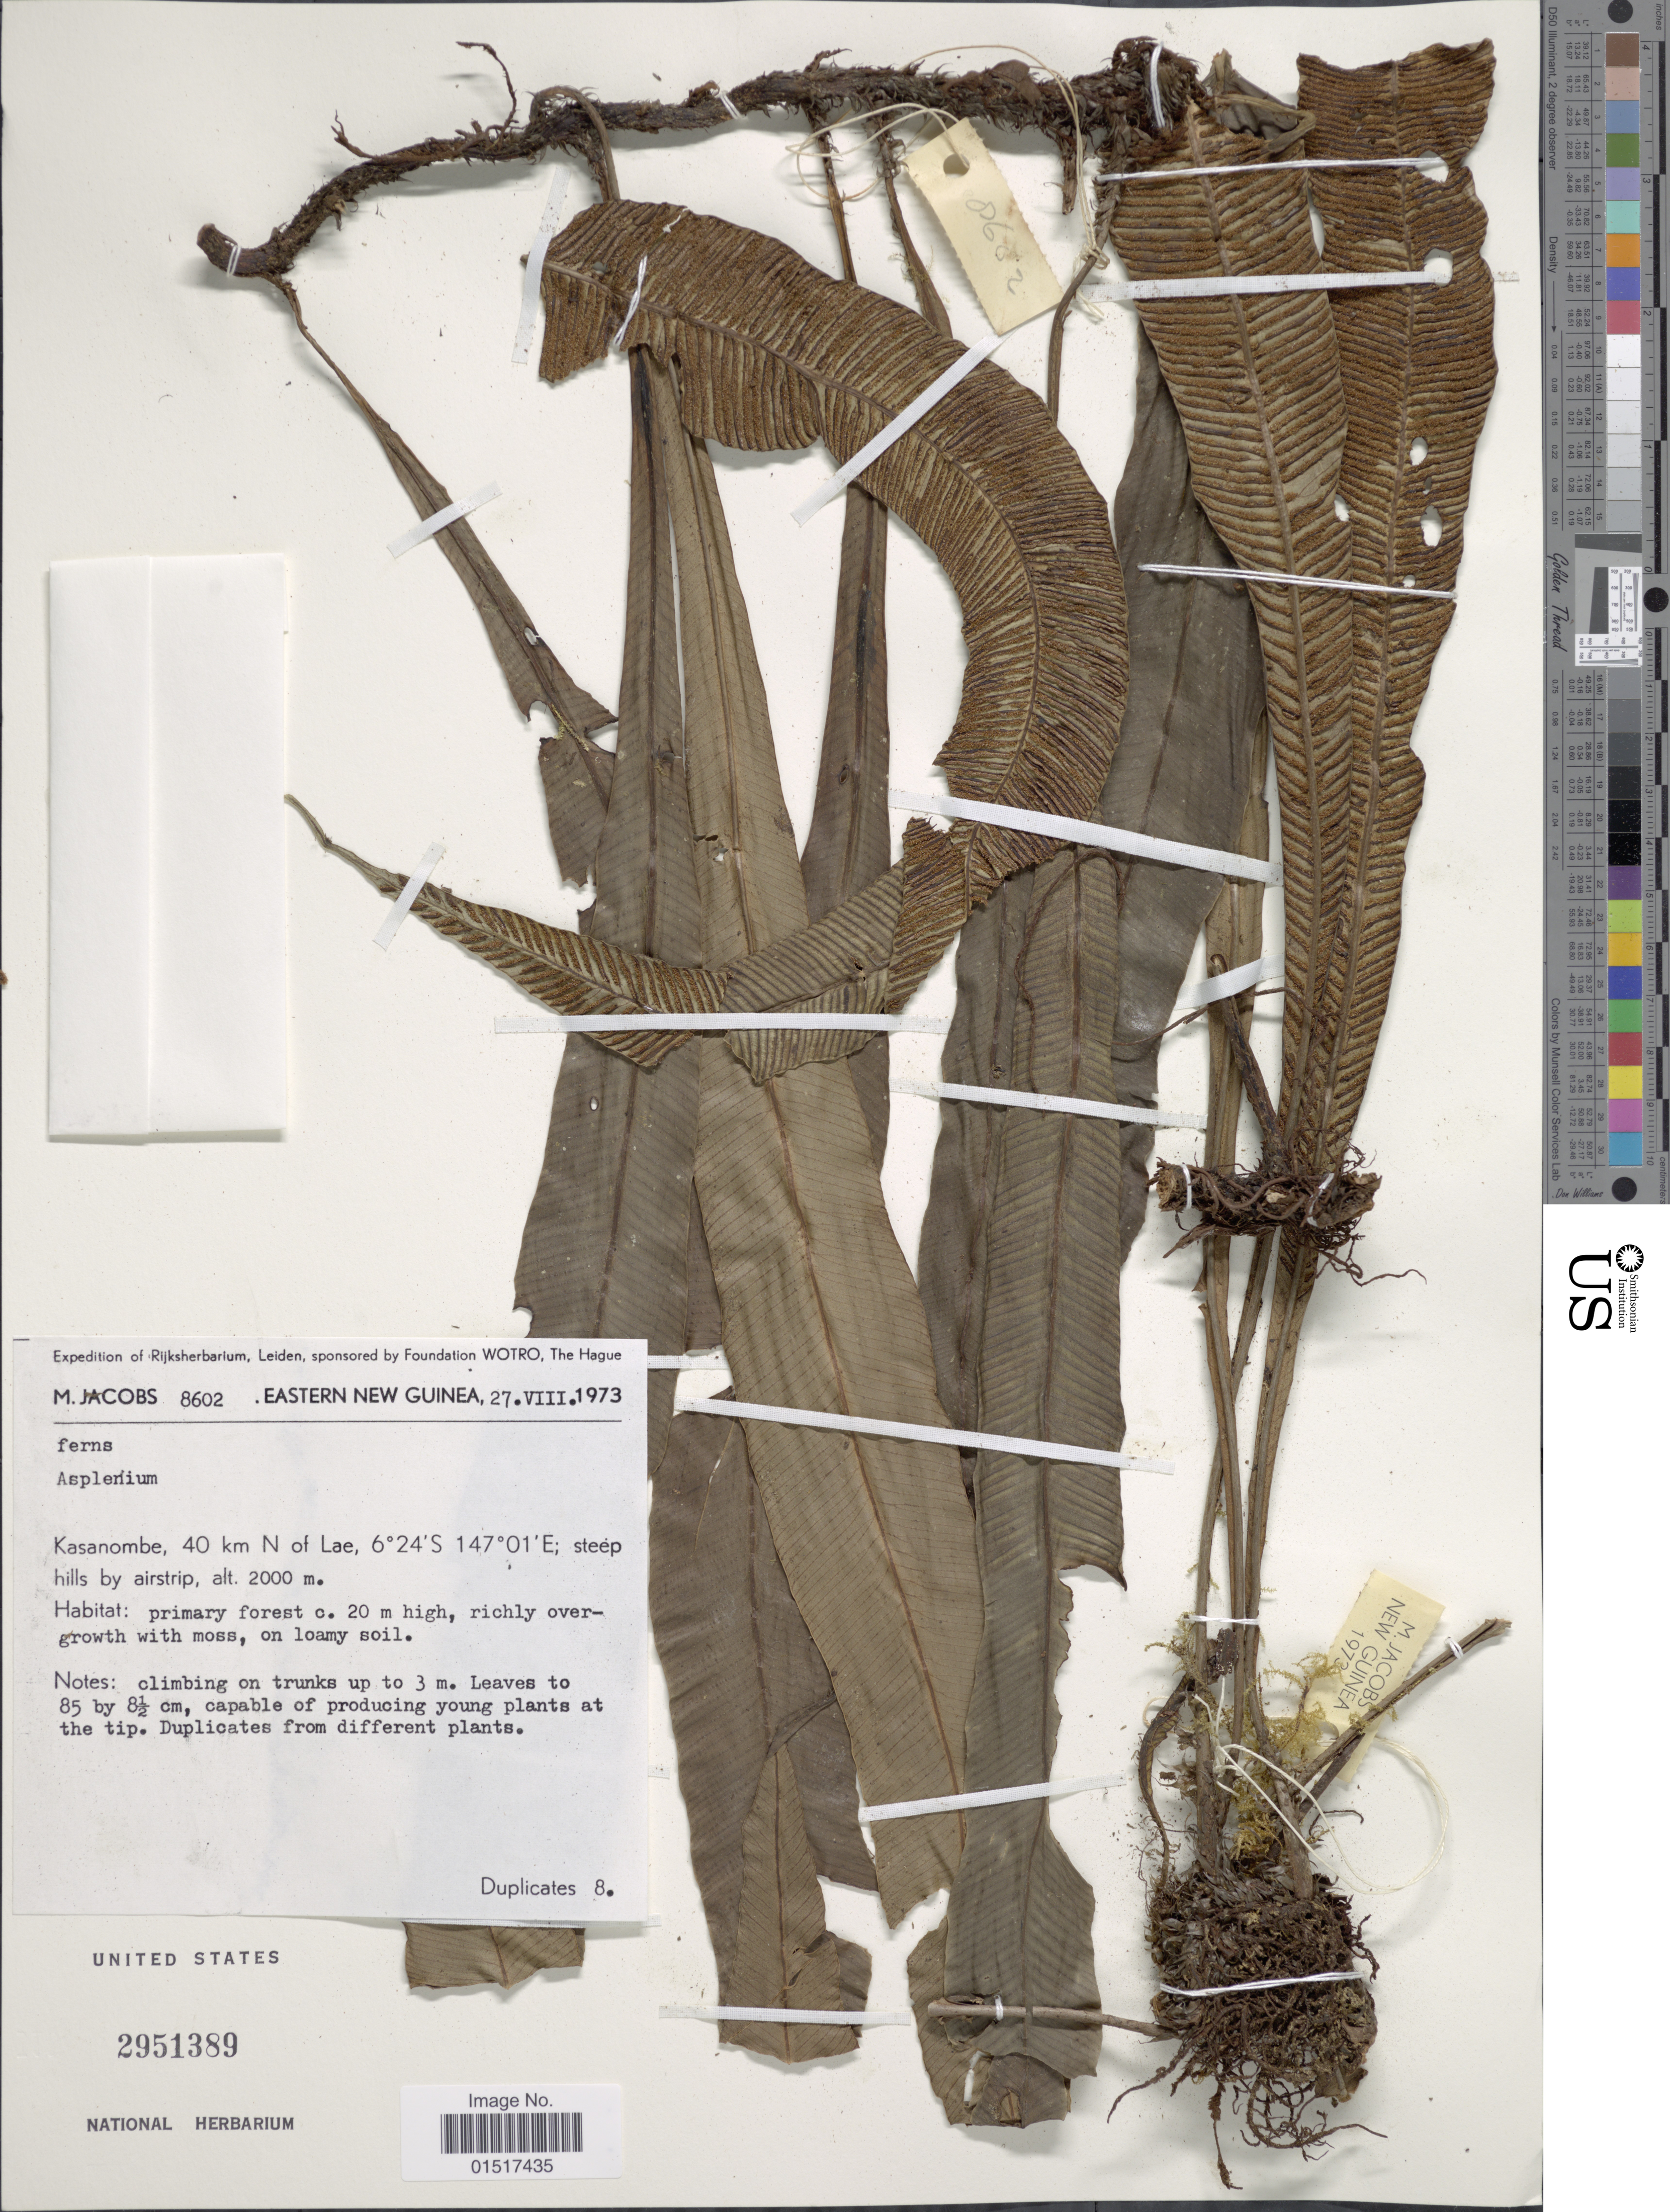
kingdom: Plantae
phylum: Tracheophyta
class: Polypodiopsida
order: Polypodiales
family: Aspleniaceae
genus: Asplenium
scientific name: Asplenium sp.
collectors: M. Jacobs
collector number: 8602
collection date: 1973-08-27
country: Papua New Guinea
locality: Eastern New Guinea. Kasanombe, 40 km N of Lae. steep hills by airstrip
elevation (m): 2000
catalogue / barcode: US 2951389